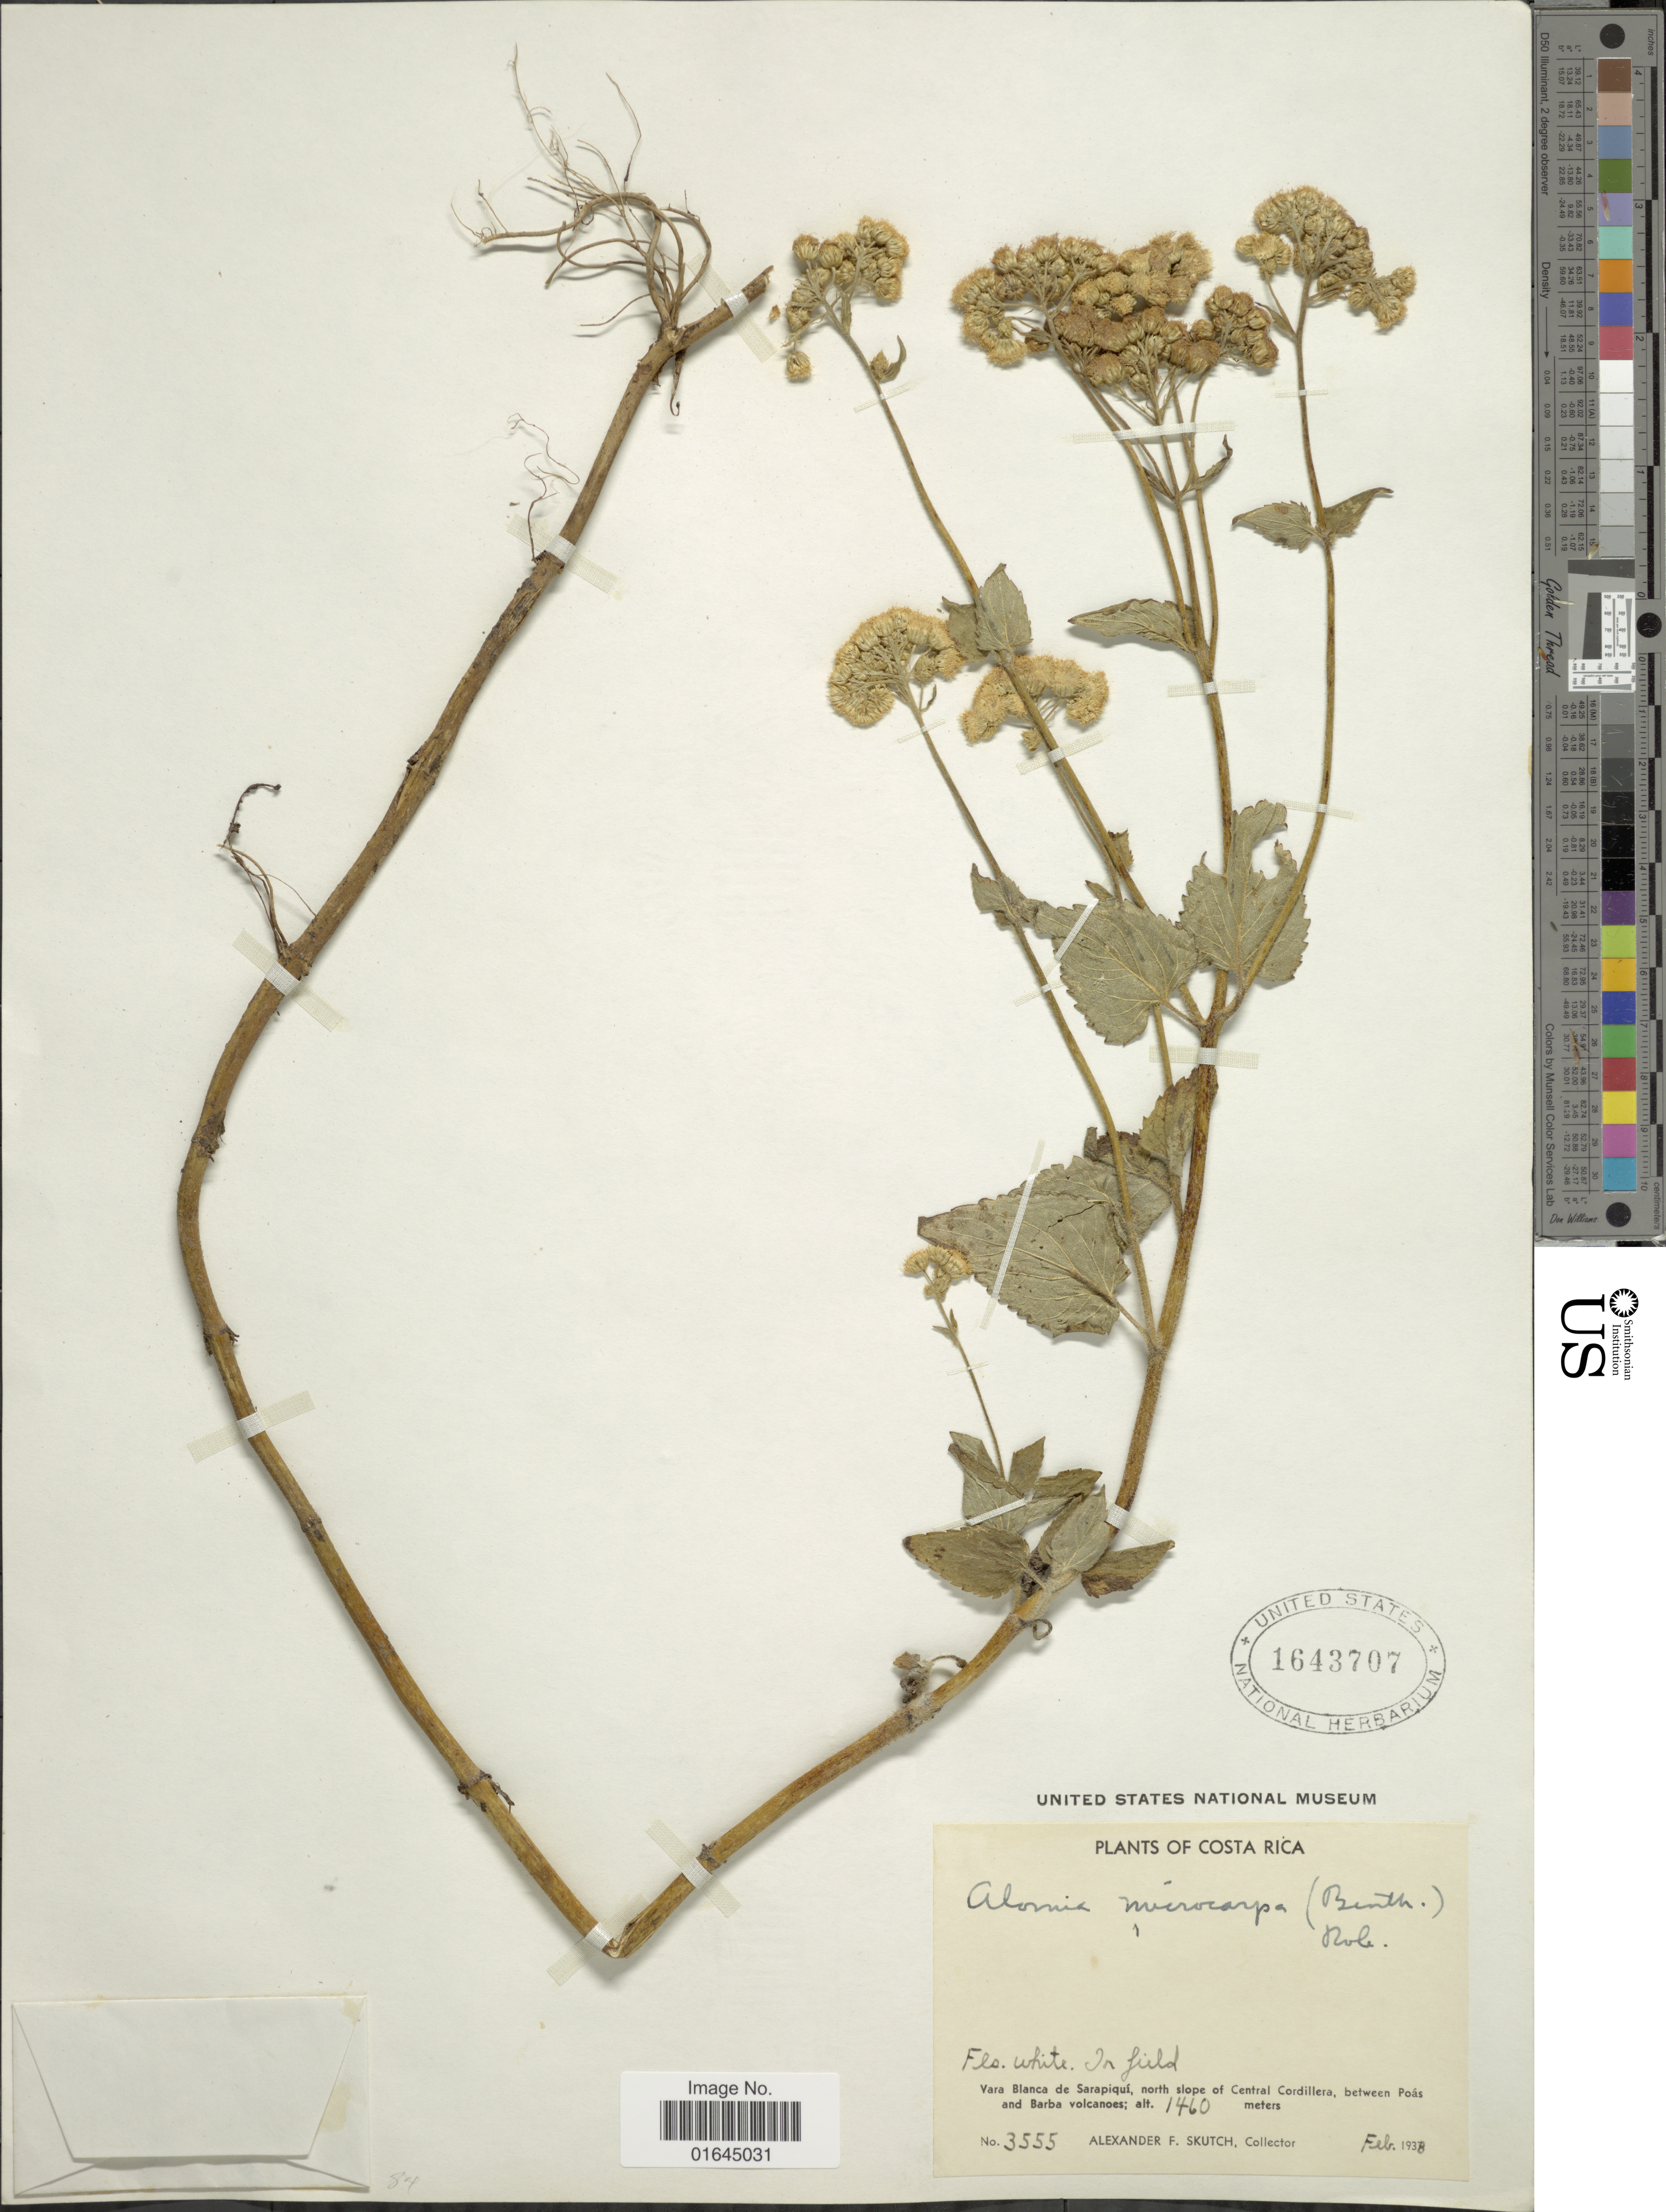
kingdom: Plantae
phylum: Tracheophyta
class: Magnoliopsida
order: Asterales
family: Asteraceae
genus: Ageratum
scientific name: Ageratum microcarpum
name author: (Benth. ex Oerst.) Hemsl.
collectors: A. F. Skutch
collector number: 3555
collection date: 1938-02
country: Panama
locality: Vara Blanca de Sarapiquí, north slope of Central Cordillera, between Poás and Barba volcanoes.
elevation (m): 1460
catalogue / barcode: US 1643707